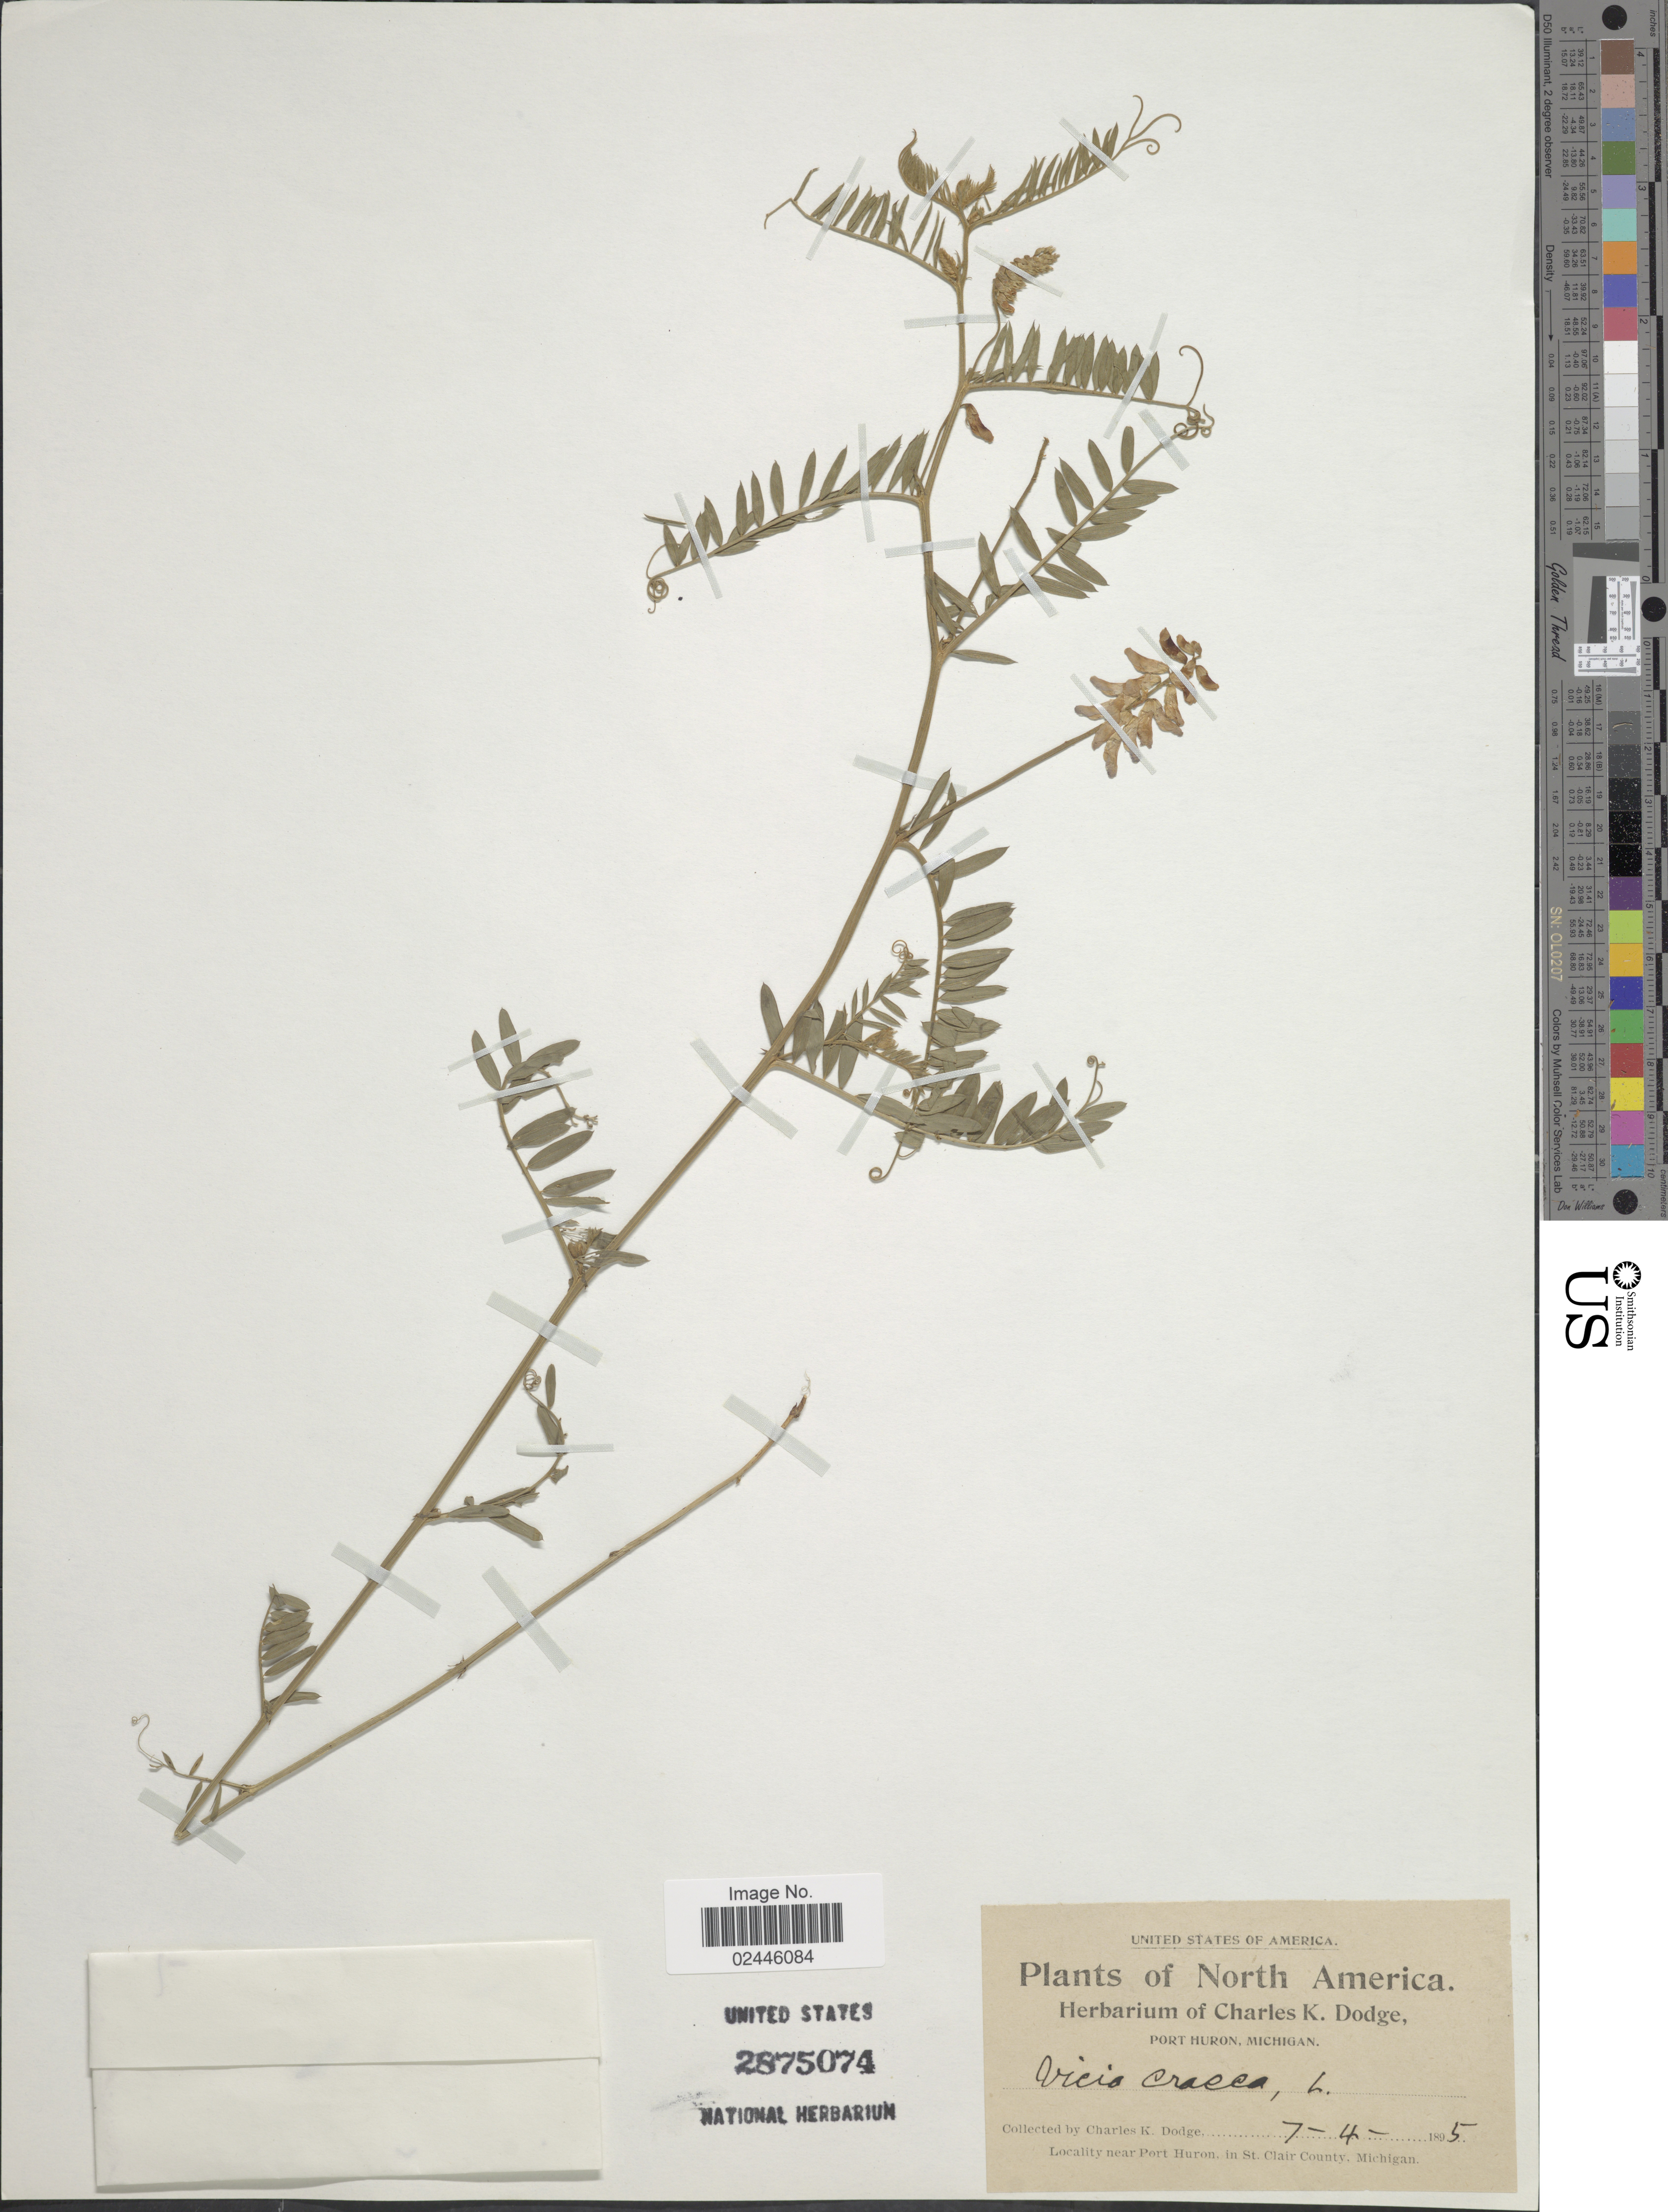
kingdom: Plantae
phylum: Tracheophyta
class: Magnoliopsida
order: Fabales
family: Fabaceae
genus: Vicia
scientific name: Vicia cracca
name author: L.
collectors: C. K. Dodge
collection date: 1895-07-04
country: United States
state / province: Michigan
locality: Near Port Huron, in St. Clari County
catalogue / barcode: US 2875074